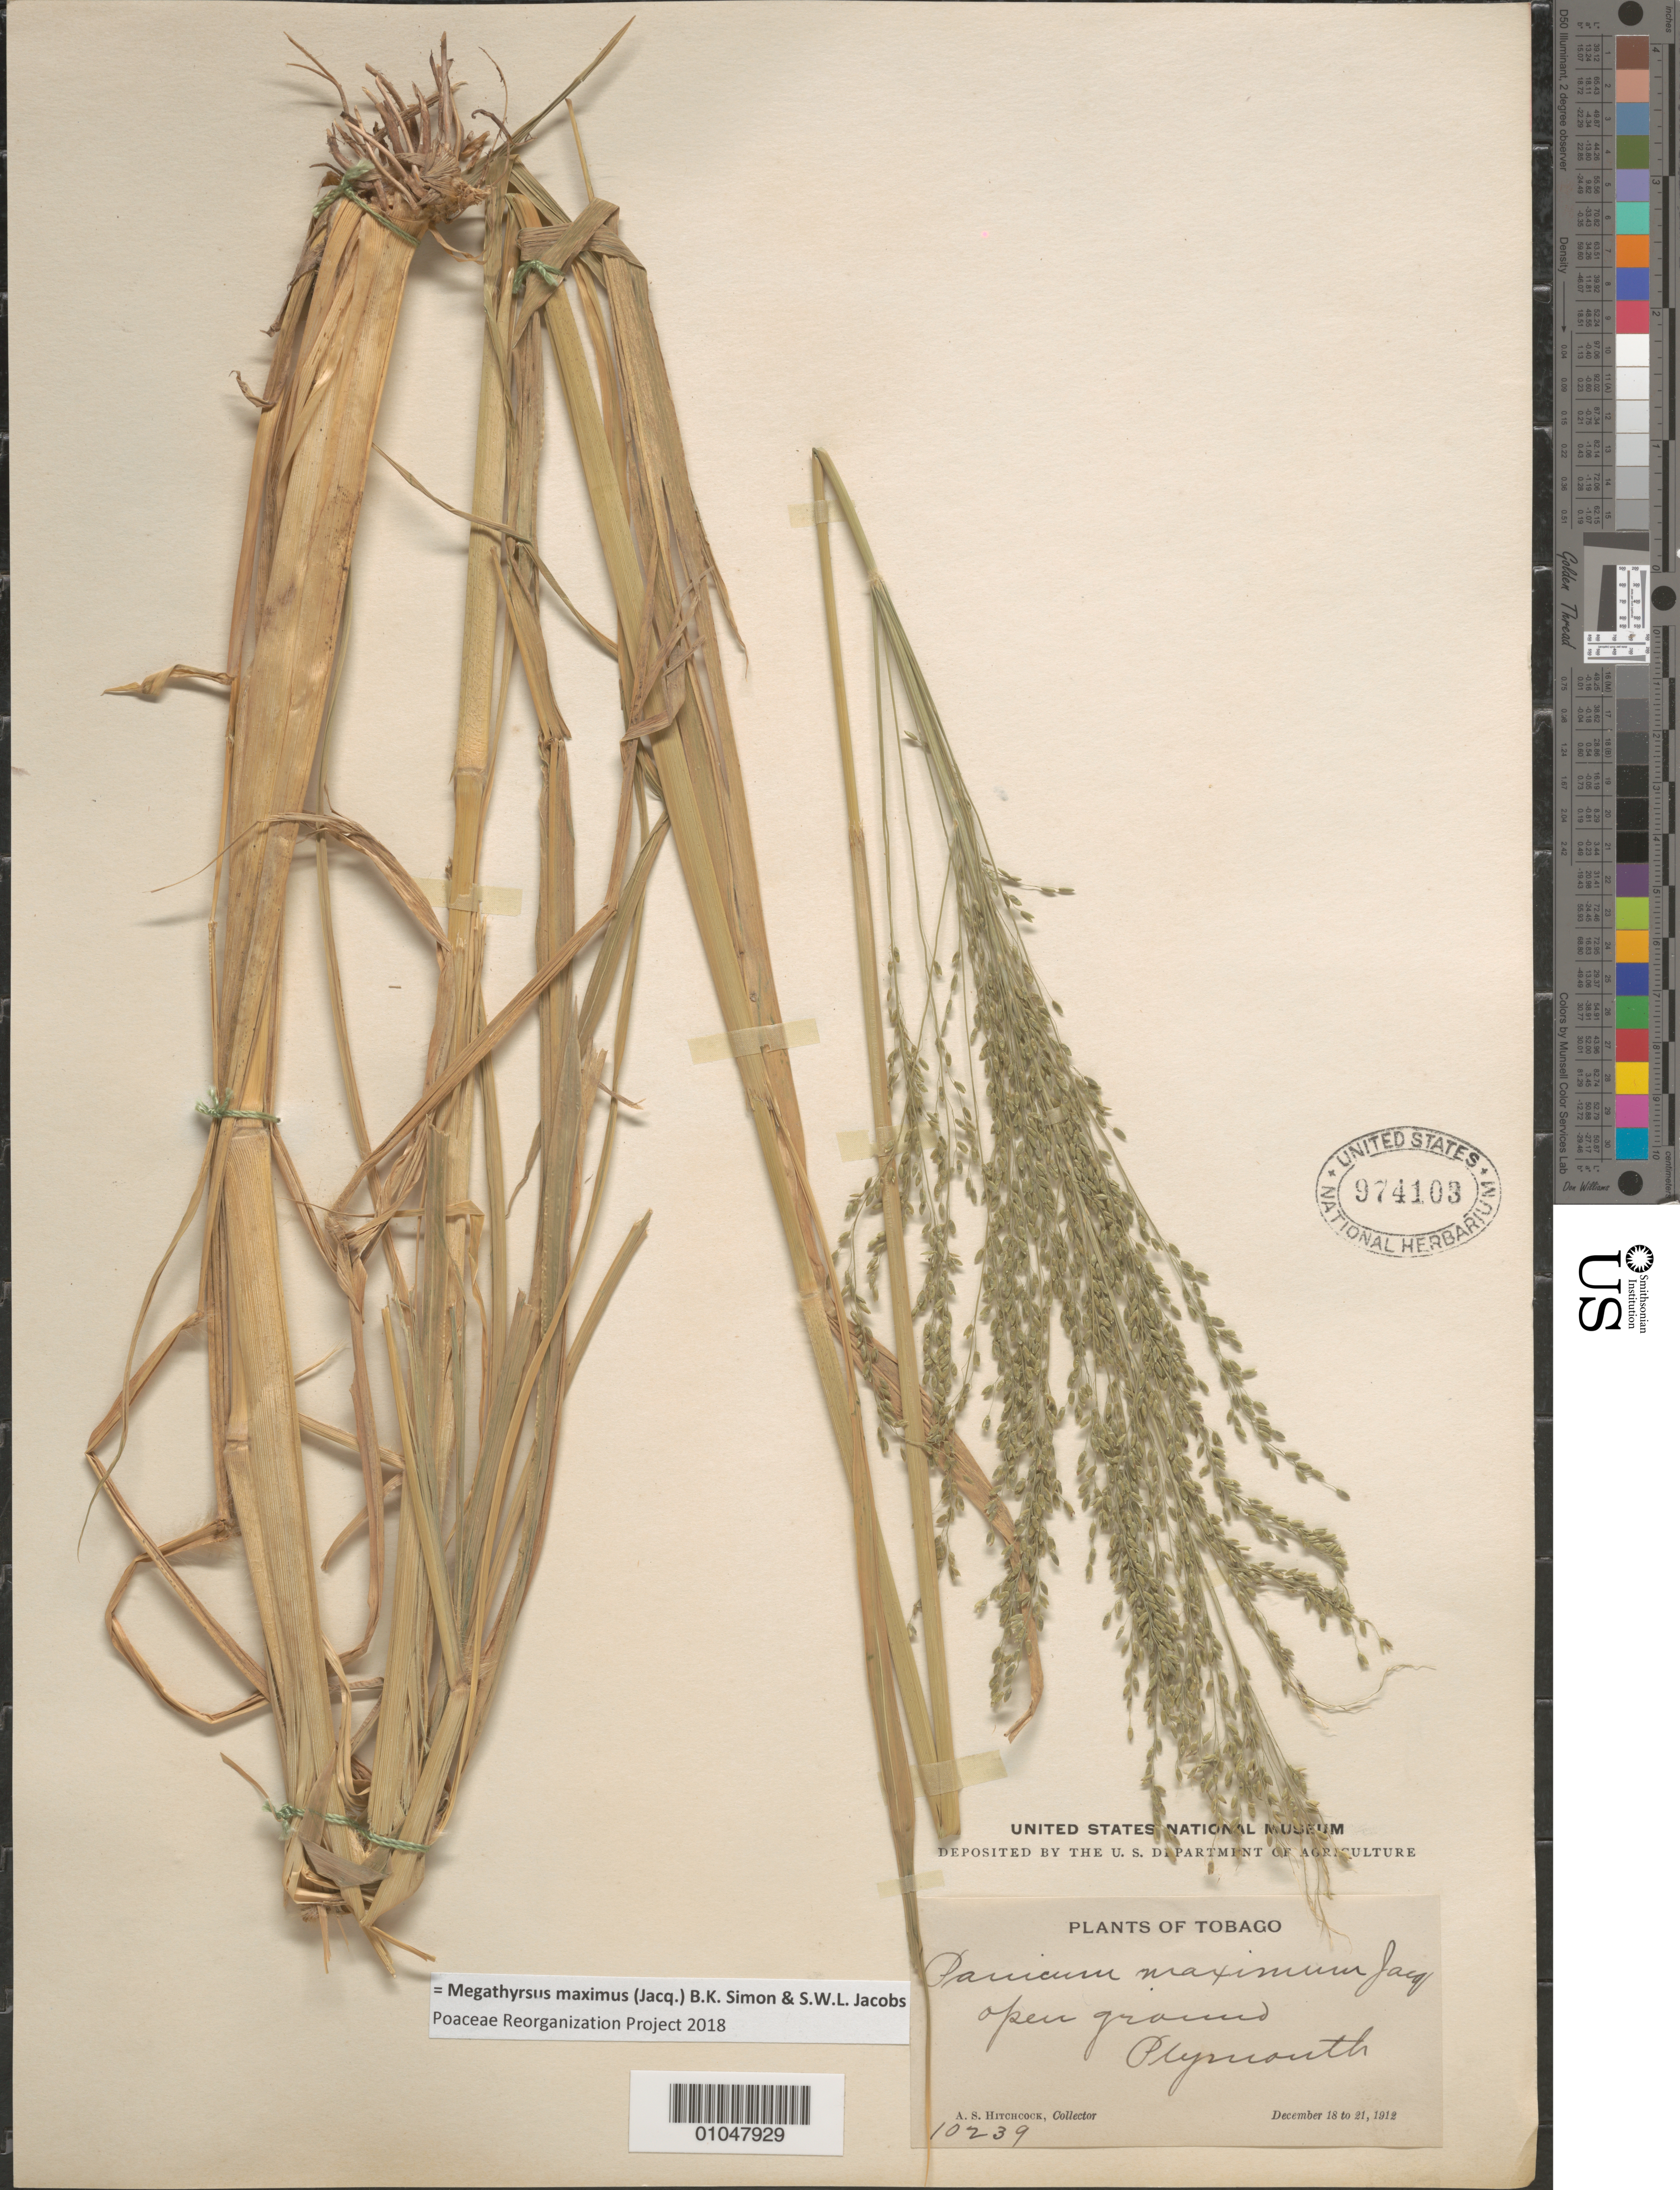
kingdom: Plantae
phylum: Tracheophyta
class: Liliopsida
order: Poales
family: Poaceae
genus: Panicum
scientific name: Panicum maximum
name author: Jacq.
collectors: A. S. Hitchcock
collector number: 10239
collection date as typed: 18 Dec 1912 to 21 Dec 1912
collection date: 1912-12-18/1912-12-21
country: Trinidad and Tobago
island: Tobago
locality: Plymouth, open ground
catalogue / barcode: US 974103